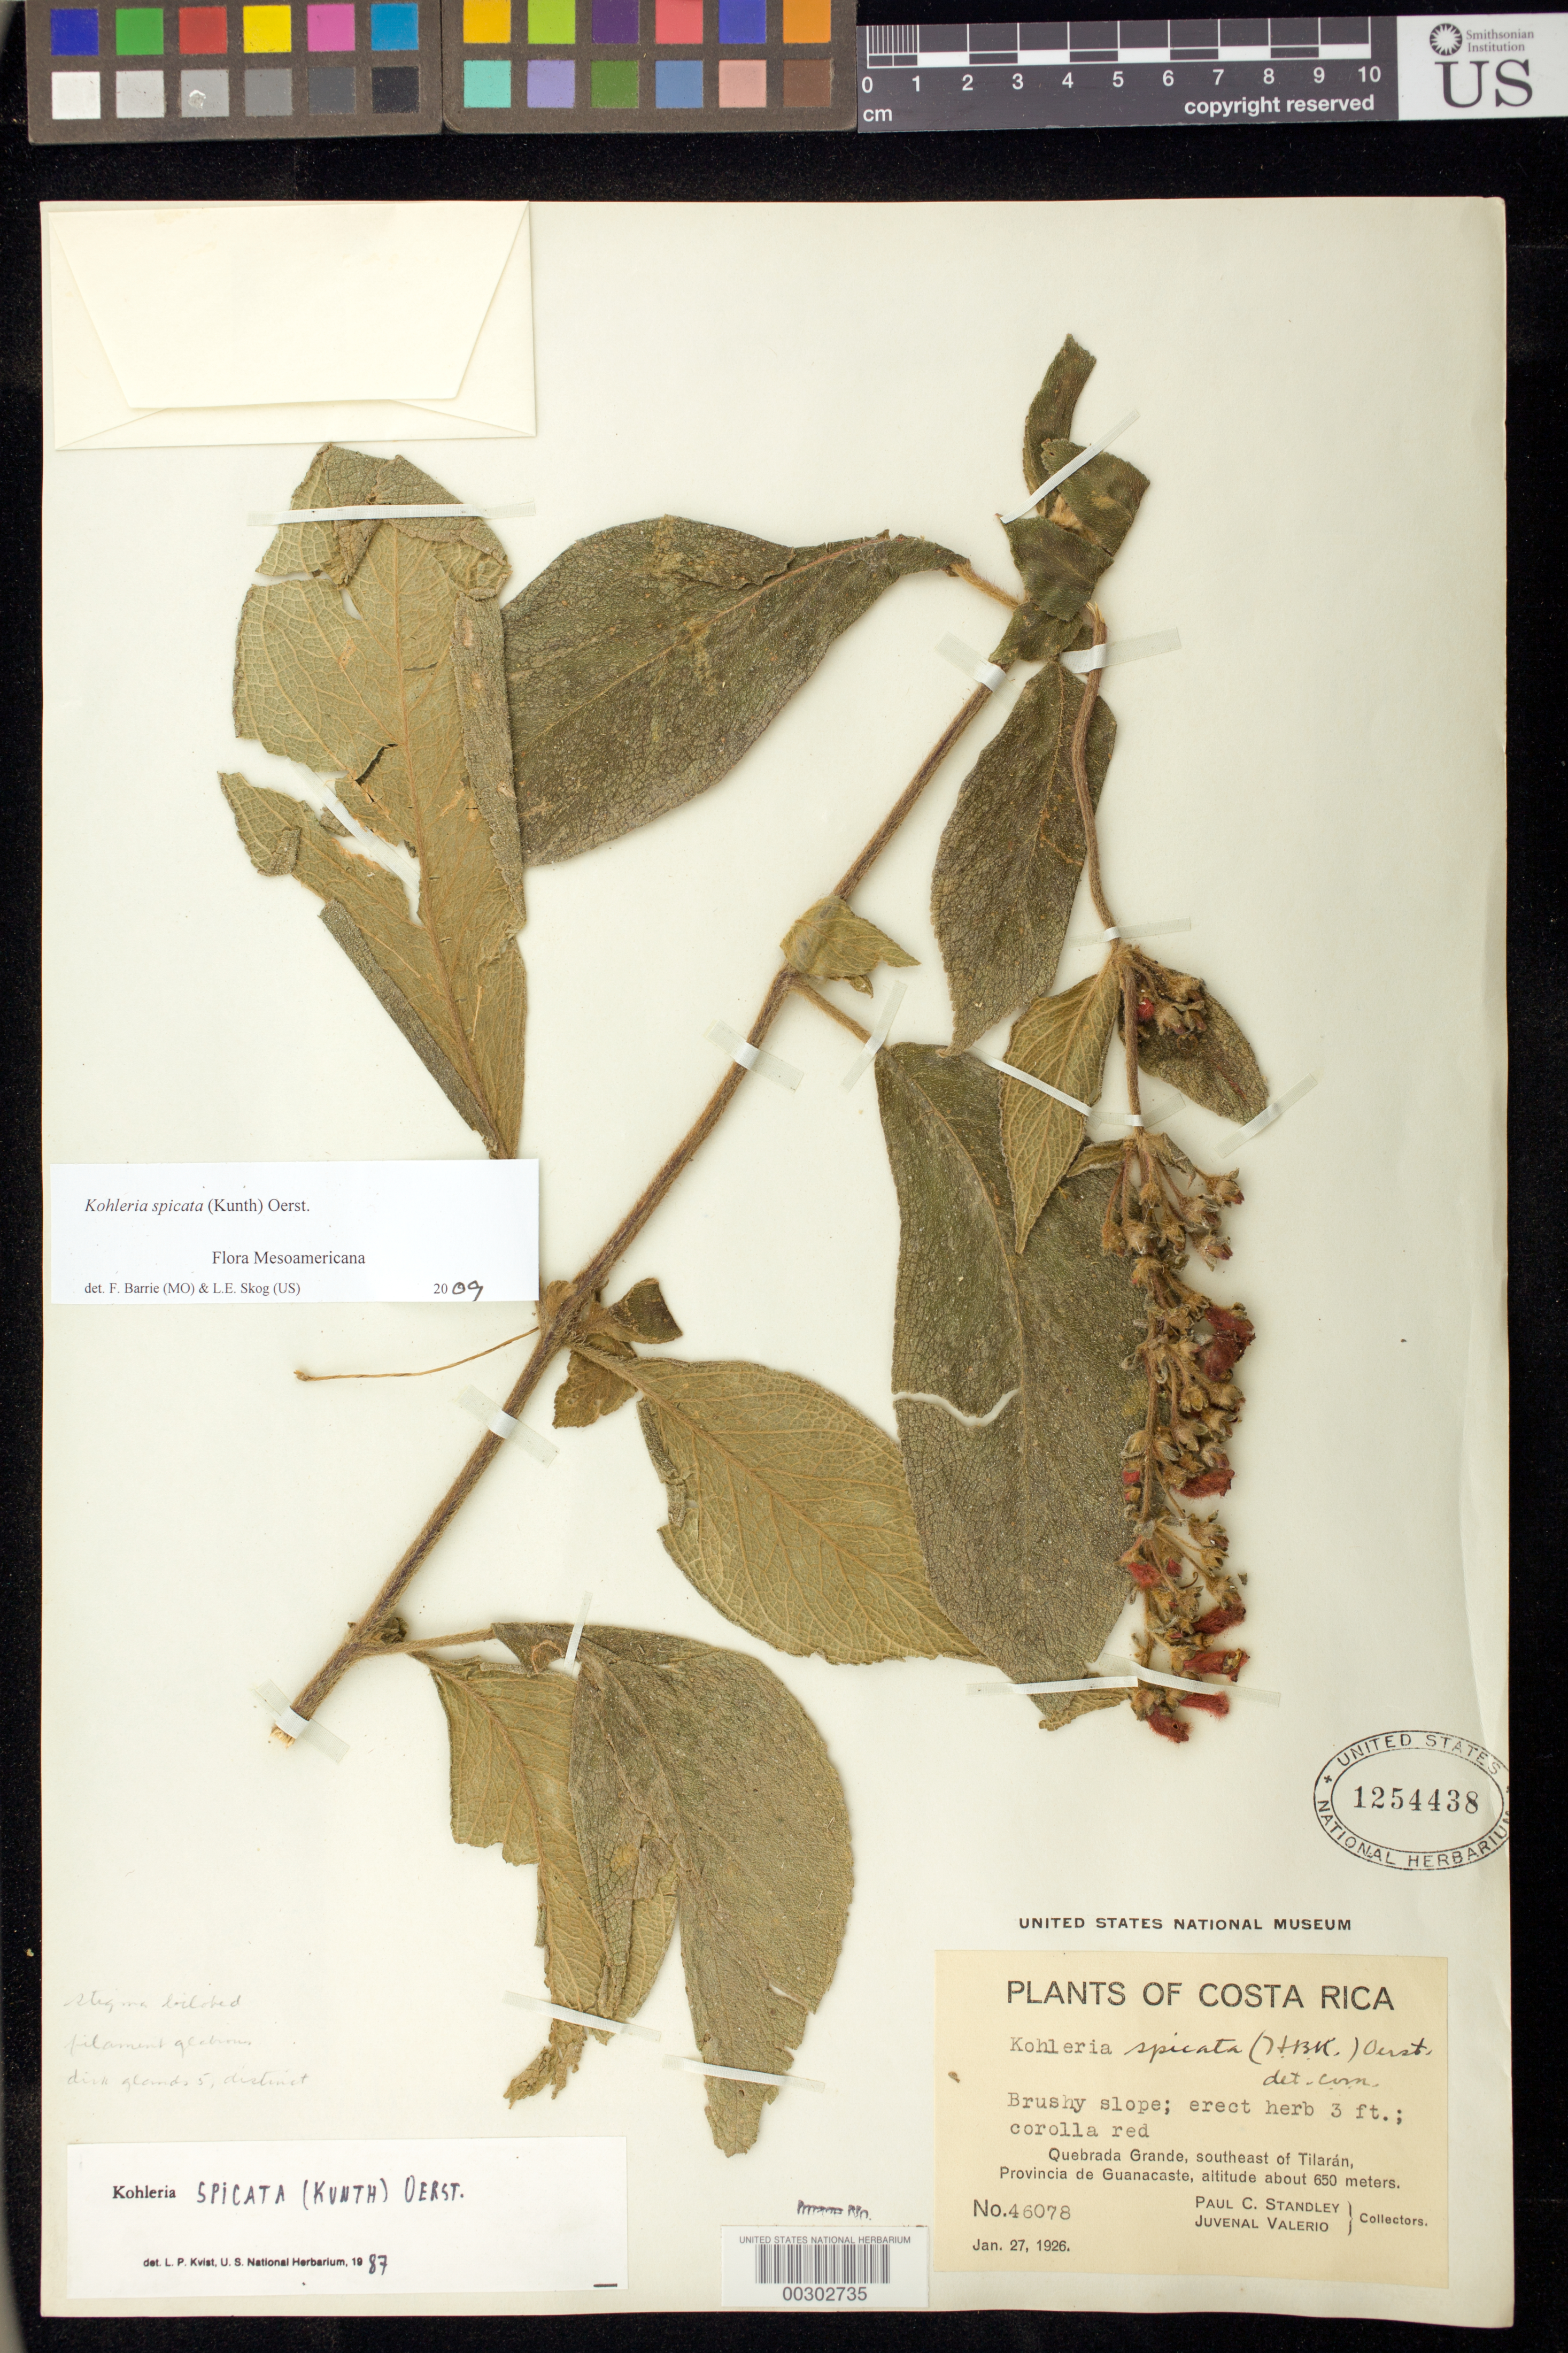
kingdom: Plantae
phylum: Tracheophyta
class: Magnoliopsida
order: Lamiales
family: Gesneriaceae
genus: Kohleria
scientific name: Kohleria spicata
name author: (Kunth) Oerst.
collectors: P. C. Standley & J. Valerio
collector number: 46078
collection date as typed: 27 Jan 1926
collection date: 1926-01-27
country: Costa Rica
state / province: Guanacaste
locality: Quebrada Grande, SE of Tilaran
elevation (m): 650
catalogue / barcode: US 1254438